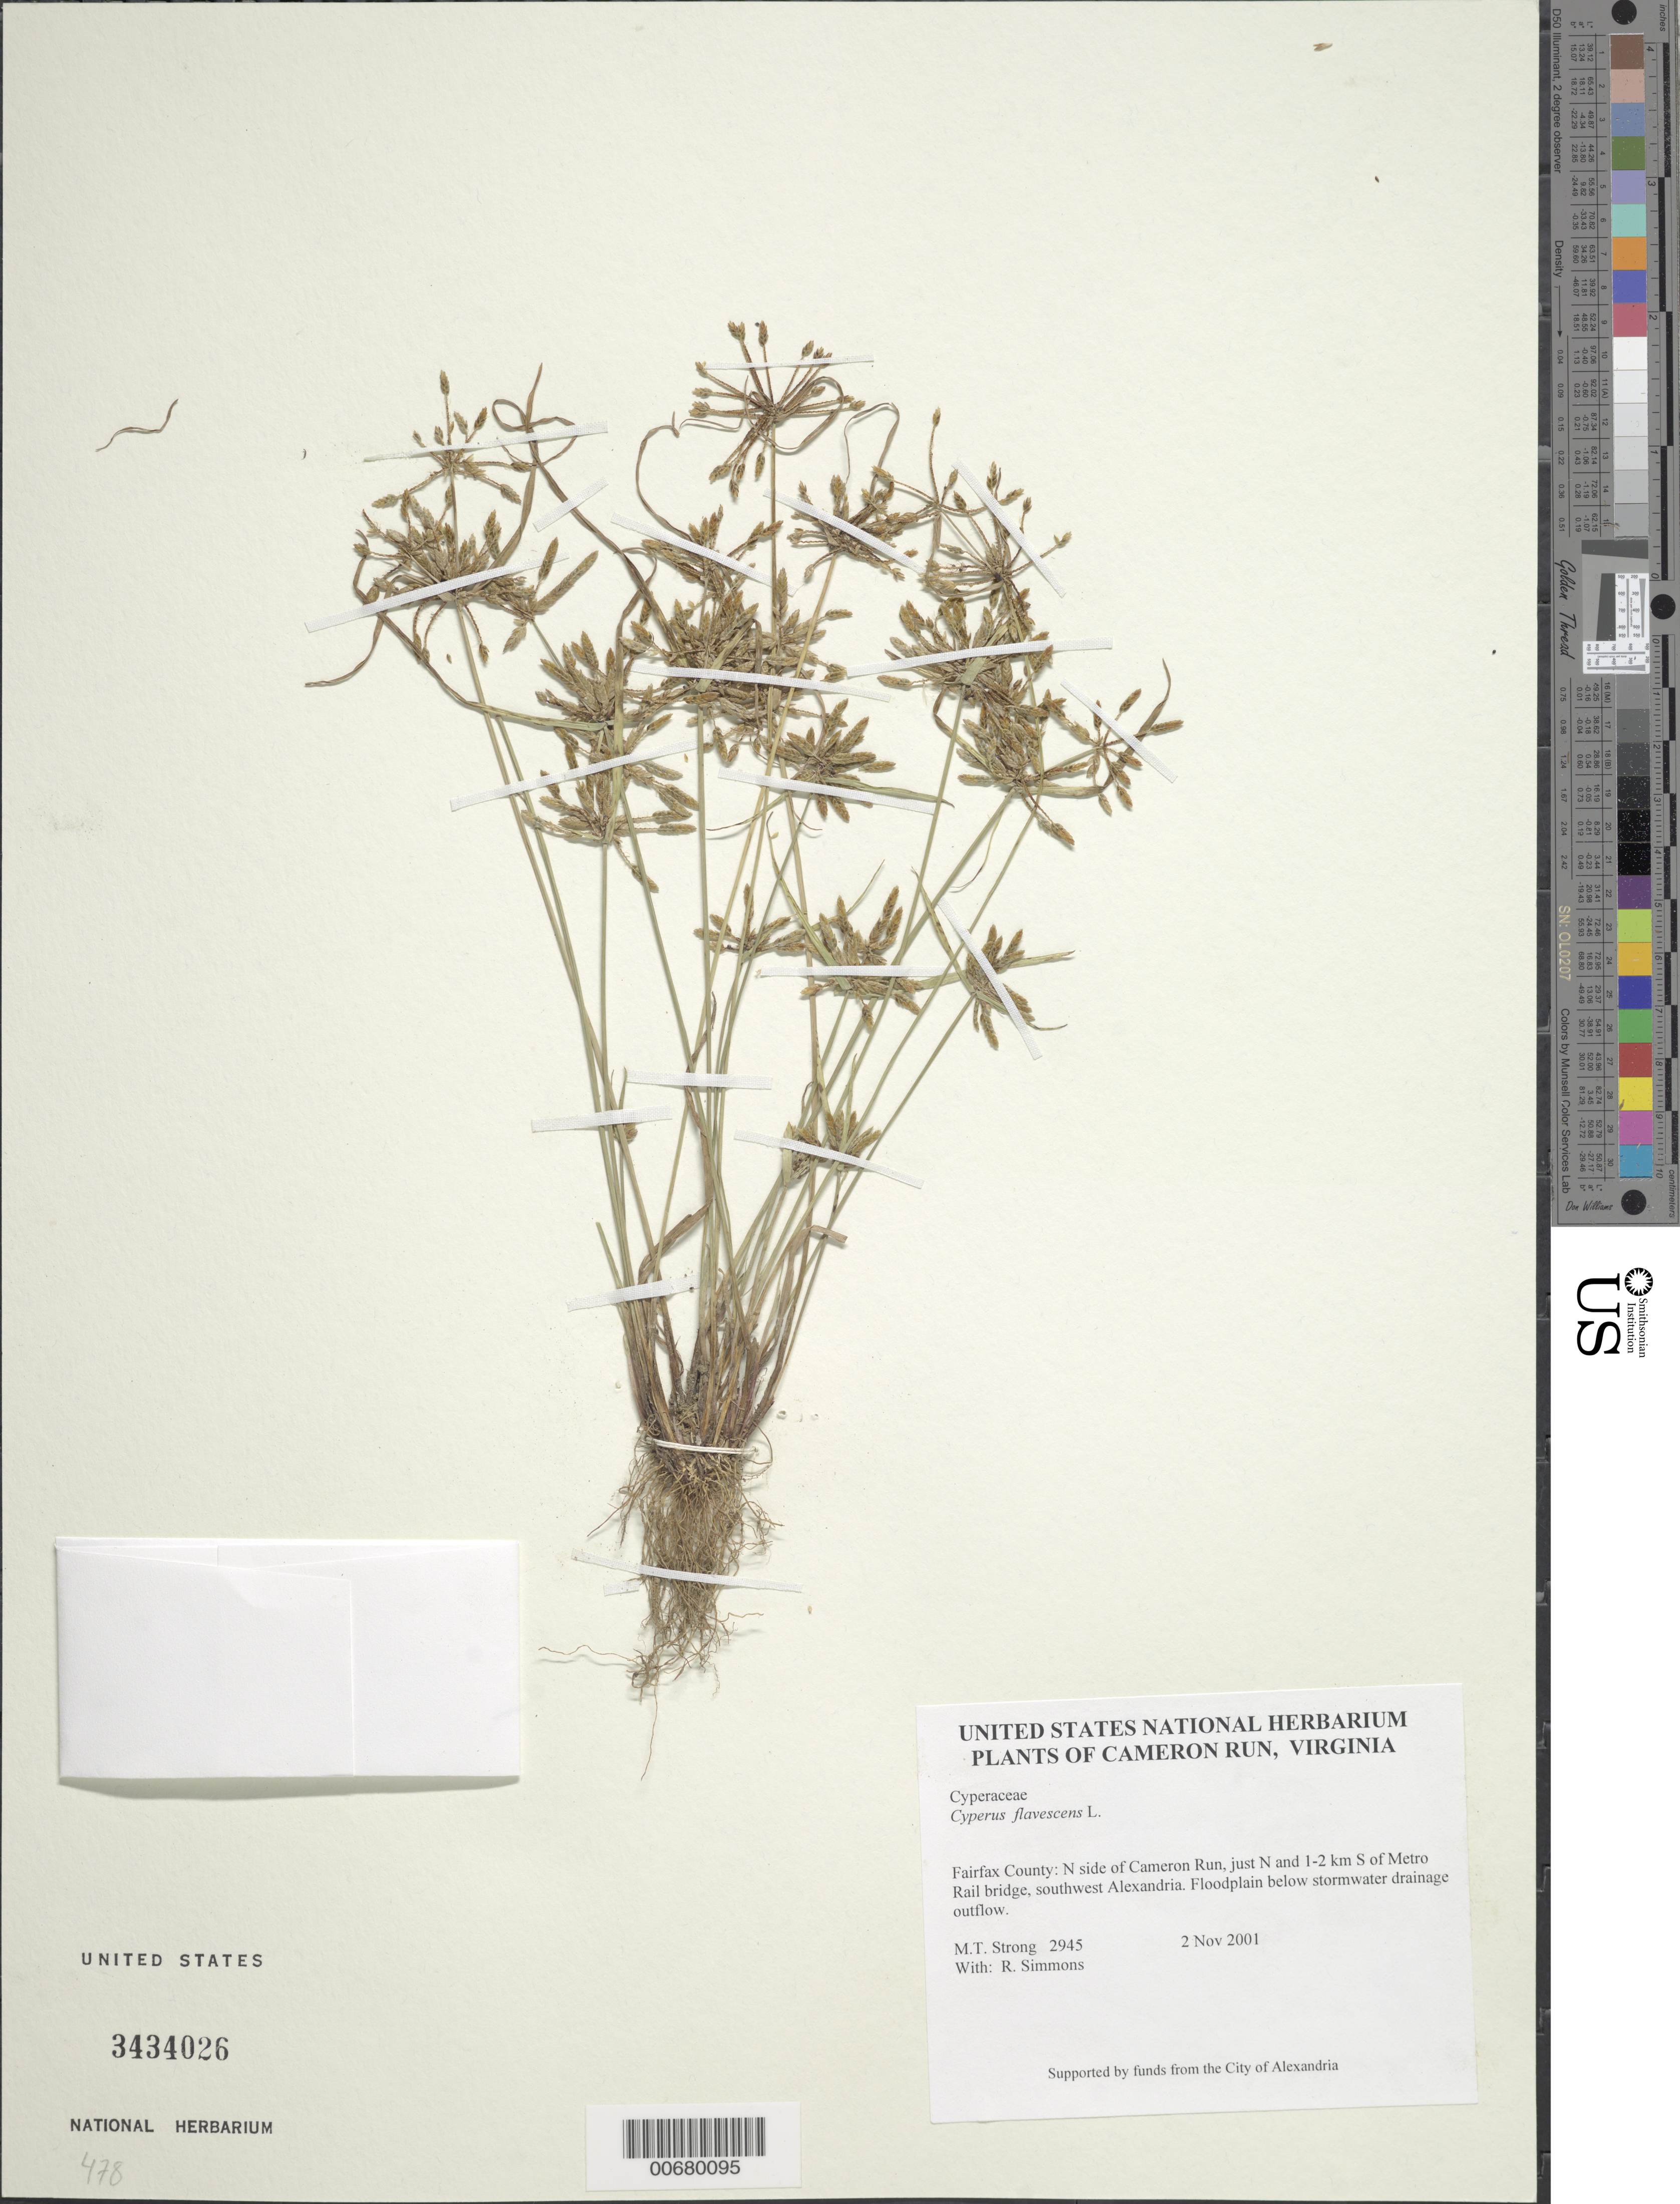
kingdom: Plantae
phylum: Tracheophyta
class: Liliopsida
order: Poales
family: Cyperaceae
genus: Cyperus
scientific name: Cyperus flavescens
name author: L.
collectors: M. T. Strong & R. Simmons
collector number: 2945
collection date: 2001-11-02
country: United States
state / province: Virginia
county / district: Fairfax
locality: Cameron Run, Virginia, Fairfax County: N side of Cameron Run, just N and 1-2 km S of Metro Rail bridge, southwest Alexandria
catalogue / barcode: US 3434026